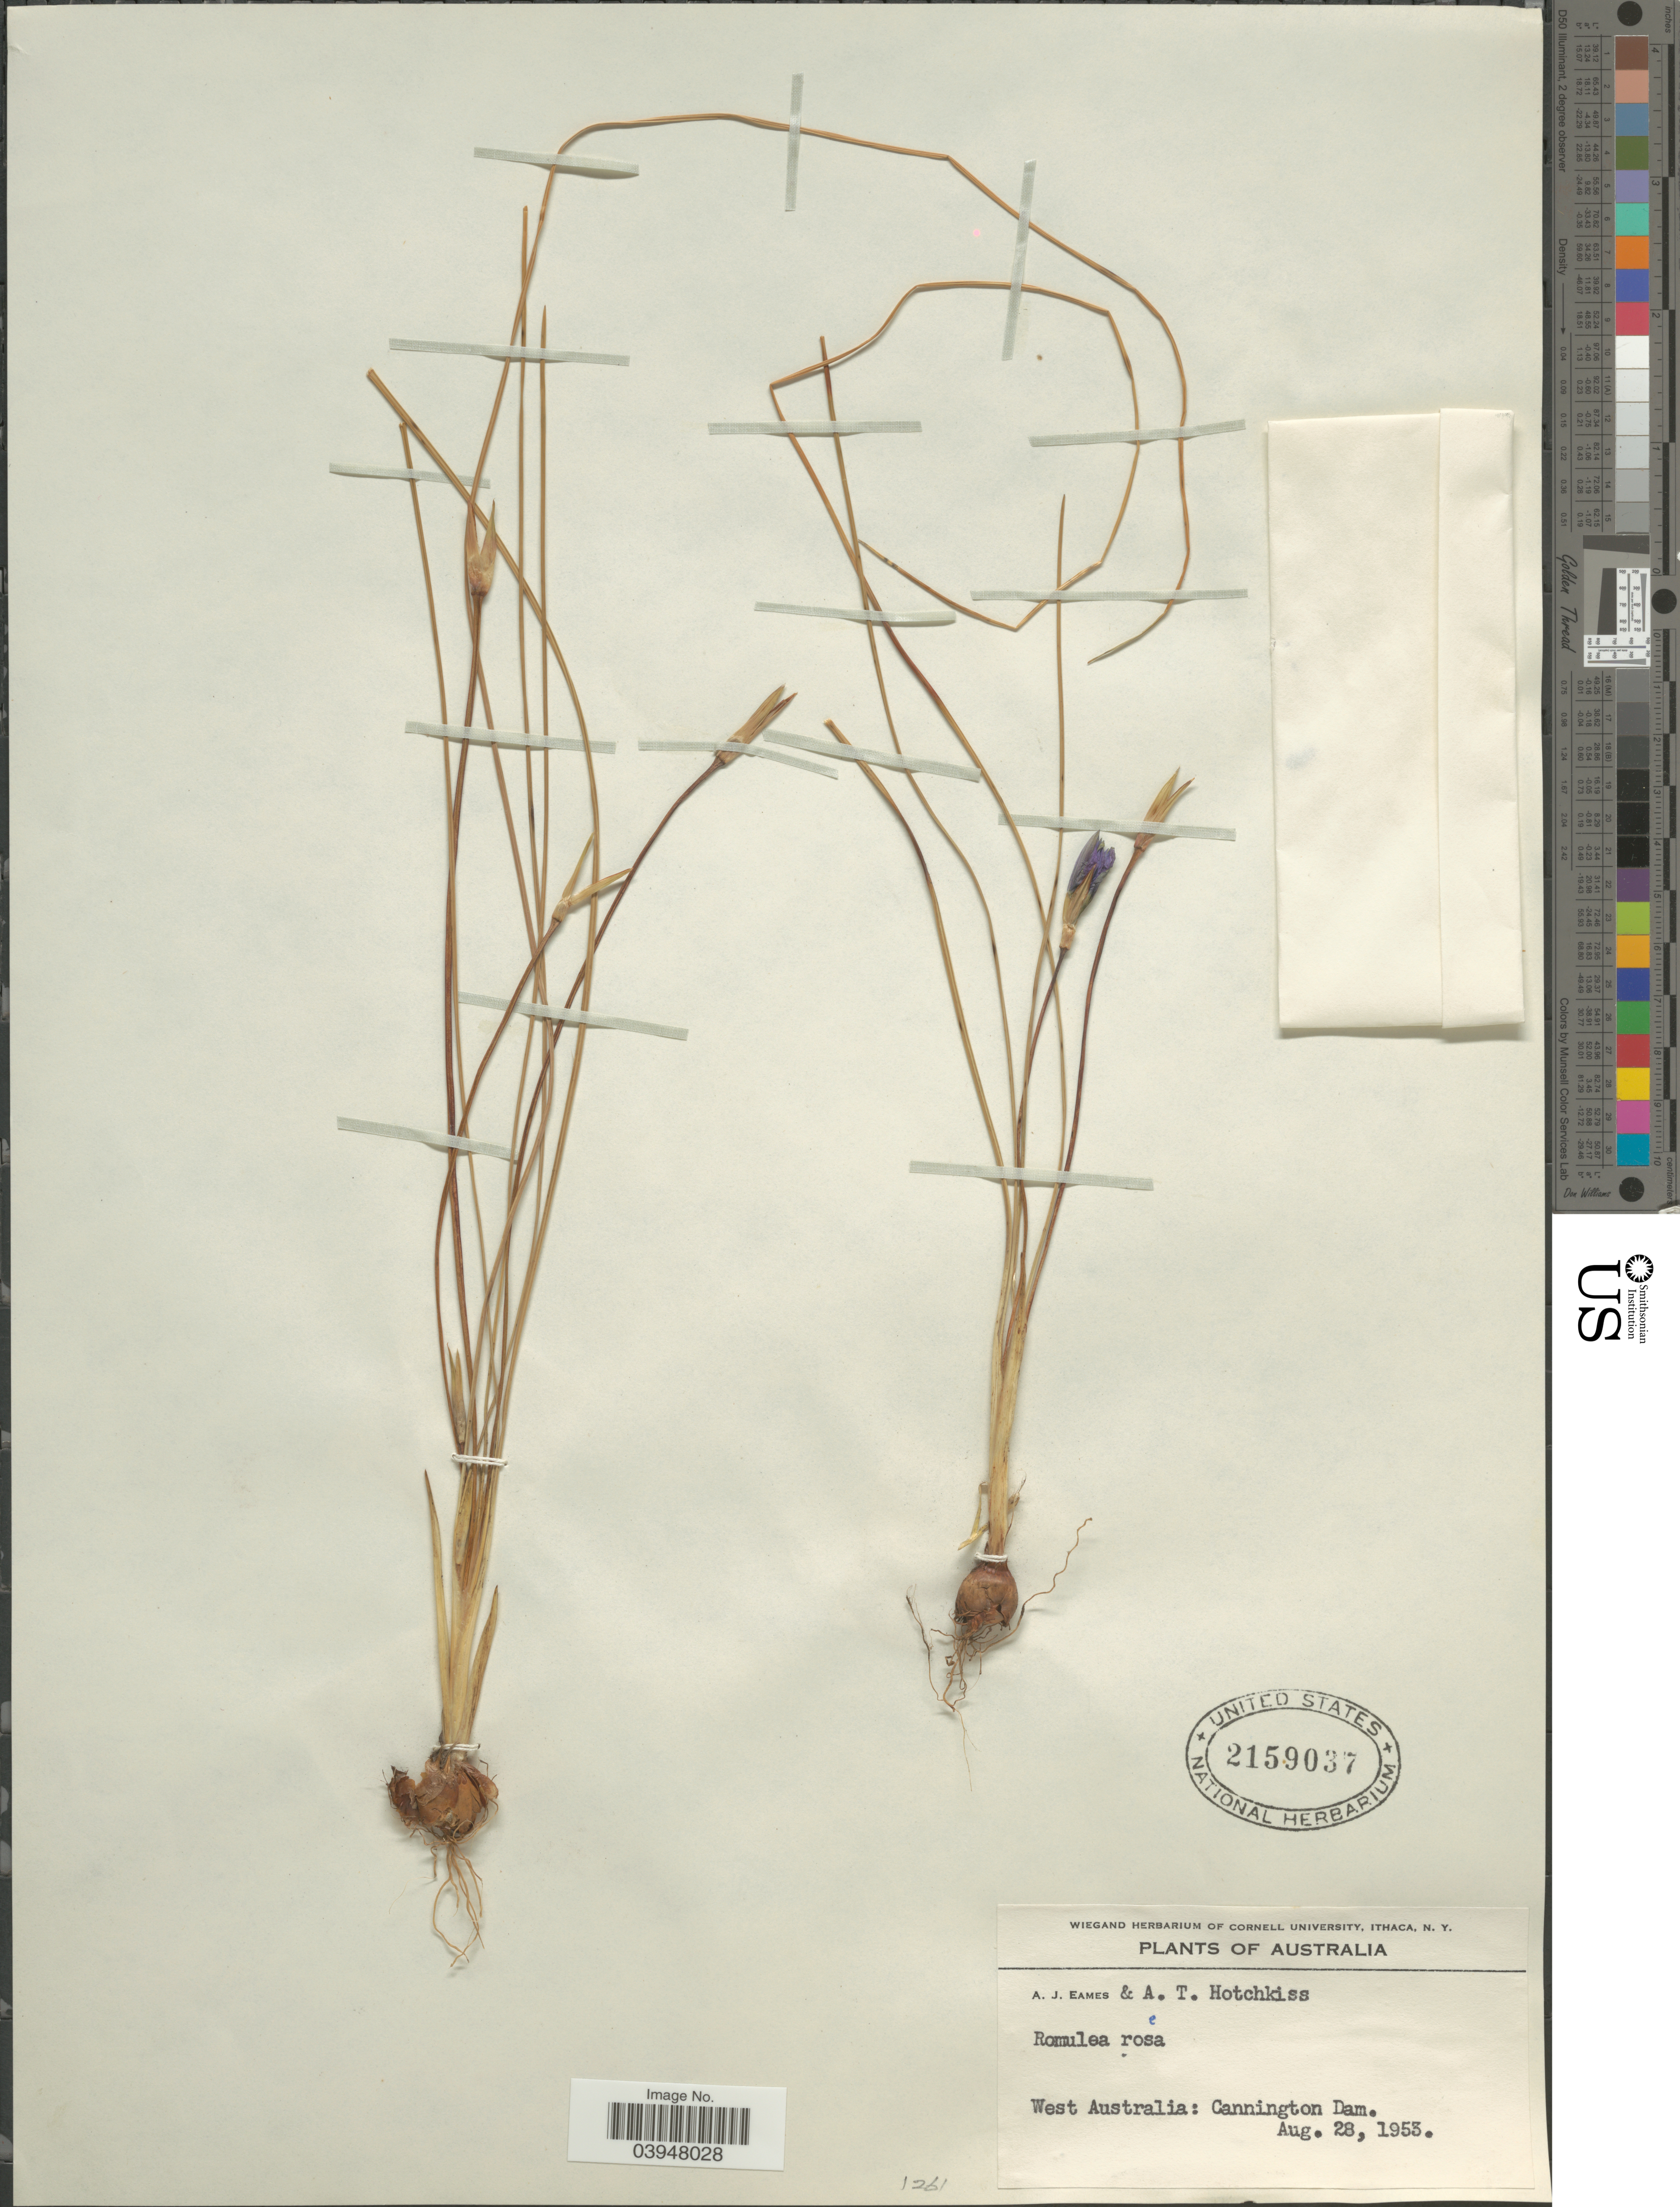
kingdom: Plantae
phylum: Tracheophyta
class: Liliopsida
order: Asparagales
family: Iridaceae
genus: Romulea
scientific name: Romulea rosea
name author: (L.) Eckl.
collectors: A. J. Eames & A. Hotchkiss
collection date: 1953-08-28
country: Australia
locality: West Australia: Cannington Dam.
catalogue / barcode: US 2159037